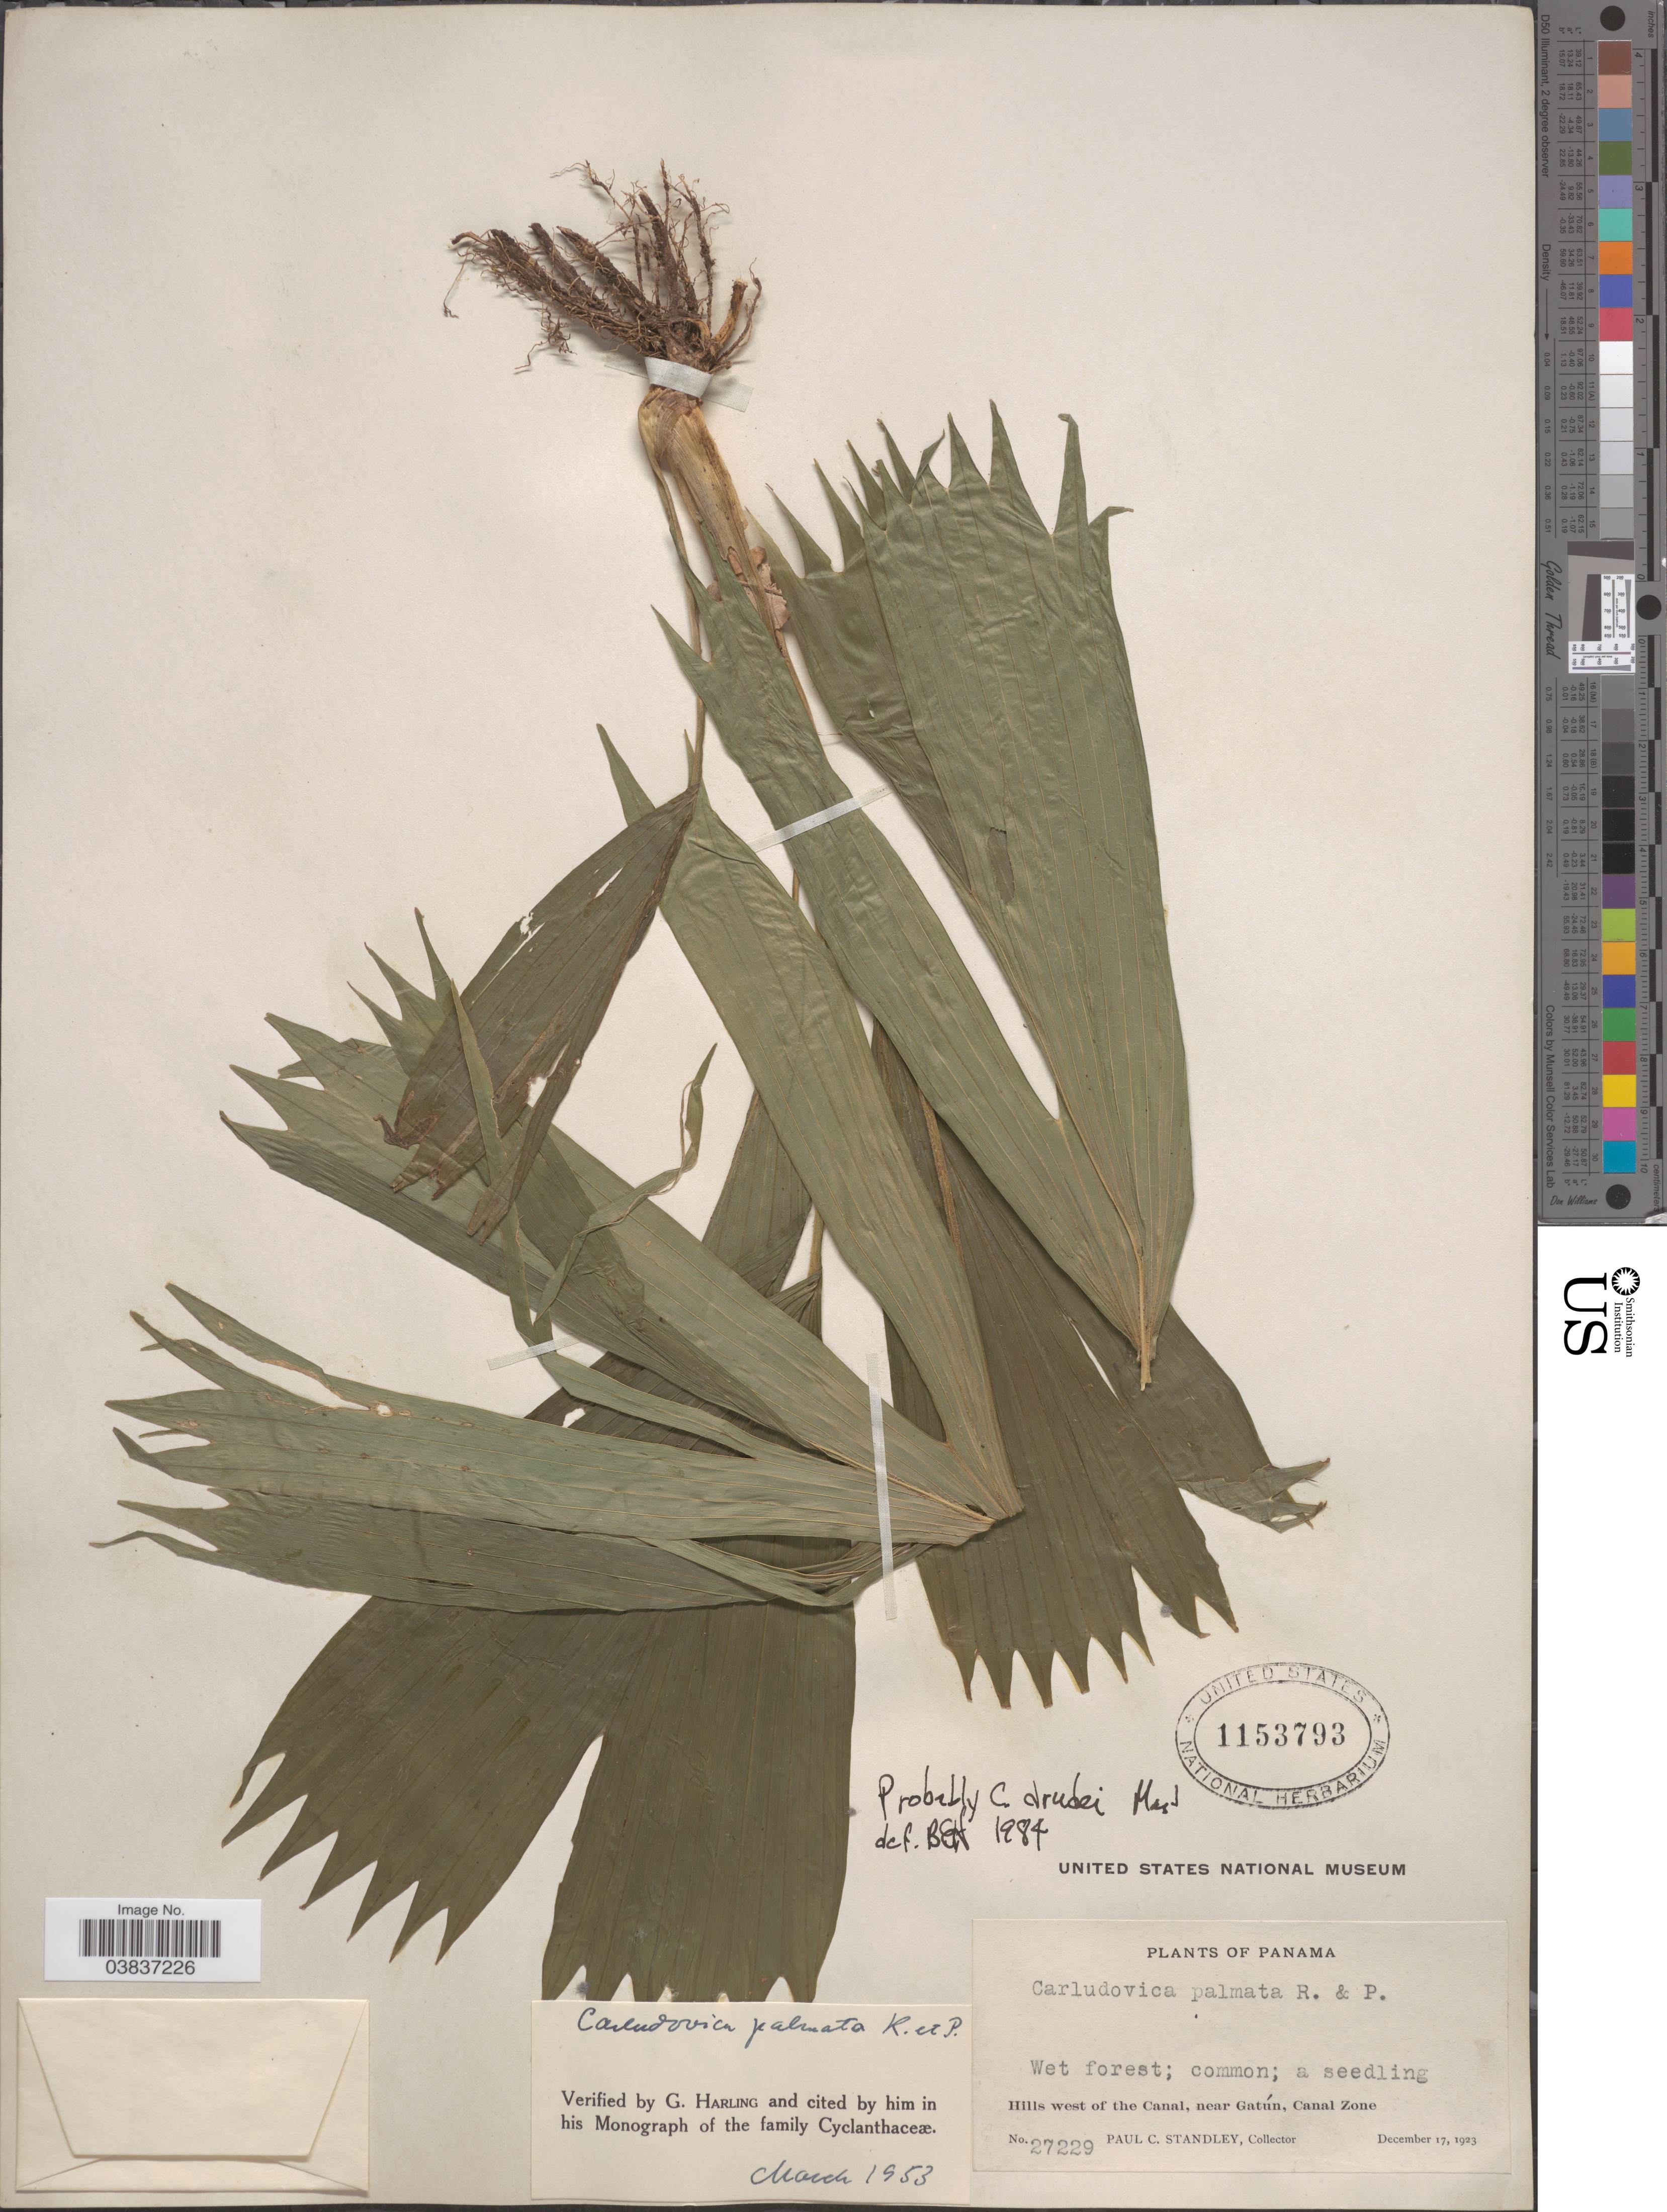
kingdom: Plantae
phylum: Tracheophyta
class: Liliopsida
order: Pandanales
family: Cyclanthaceae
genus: Carludovica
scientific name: Carludovica drudei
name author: Mast.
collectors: P. C. Standley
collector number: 27229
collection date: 1923-12-17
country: Panama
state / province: Colón / Panamá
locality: Hills west of the Canal, near Gatún, Canal Zone.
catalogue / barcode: US 1153793